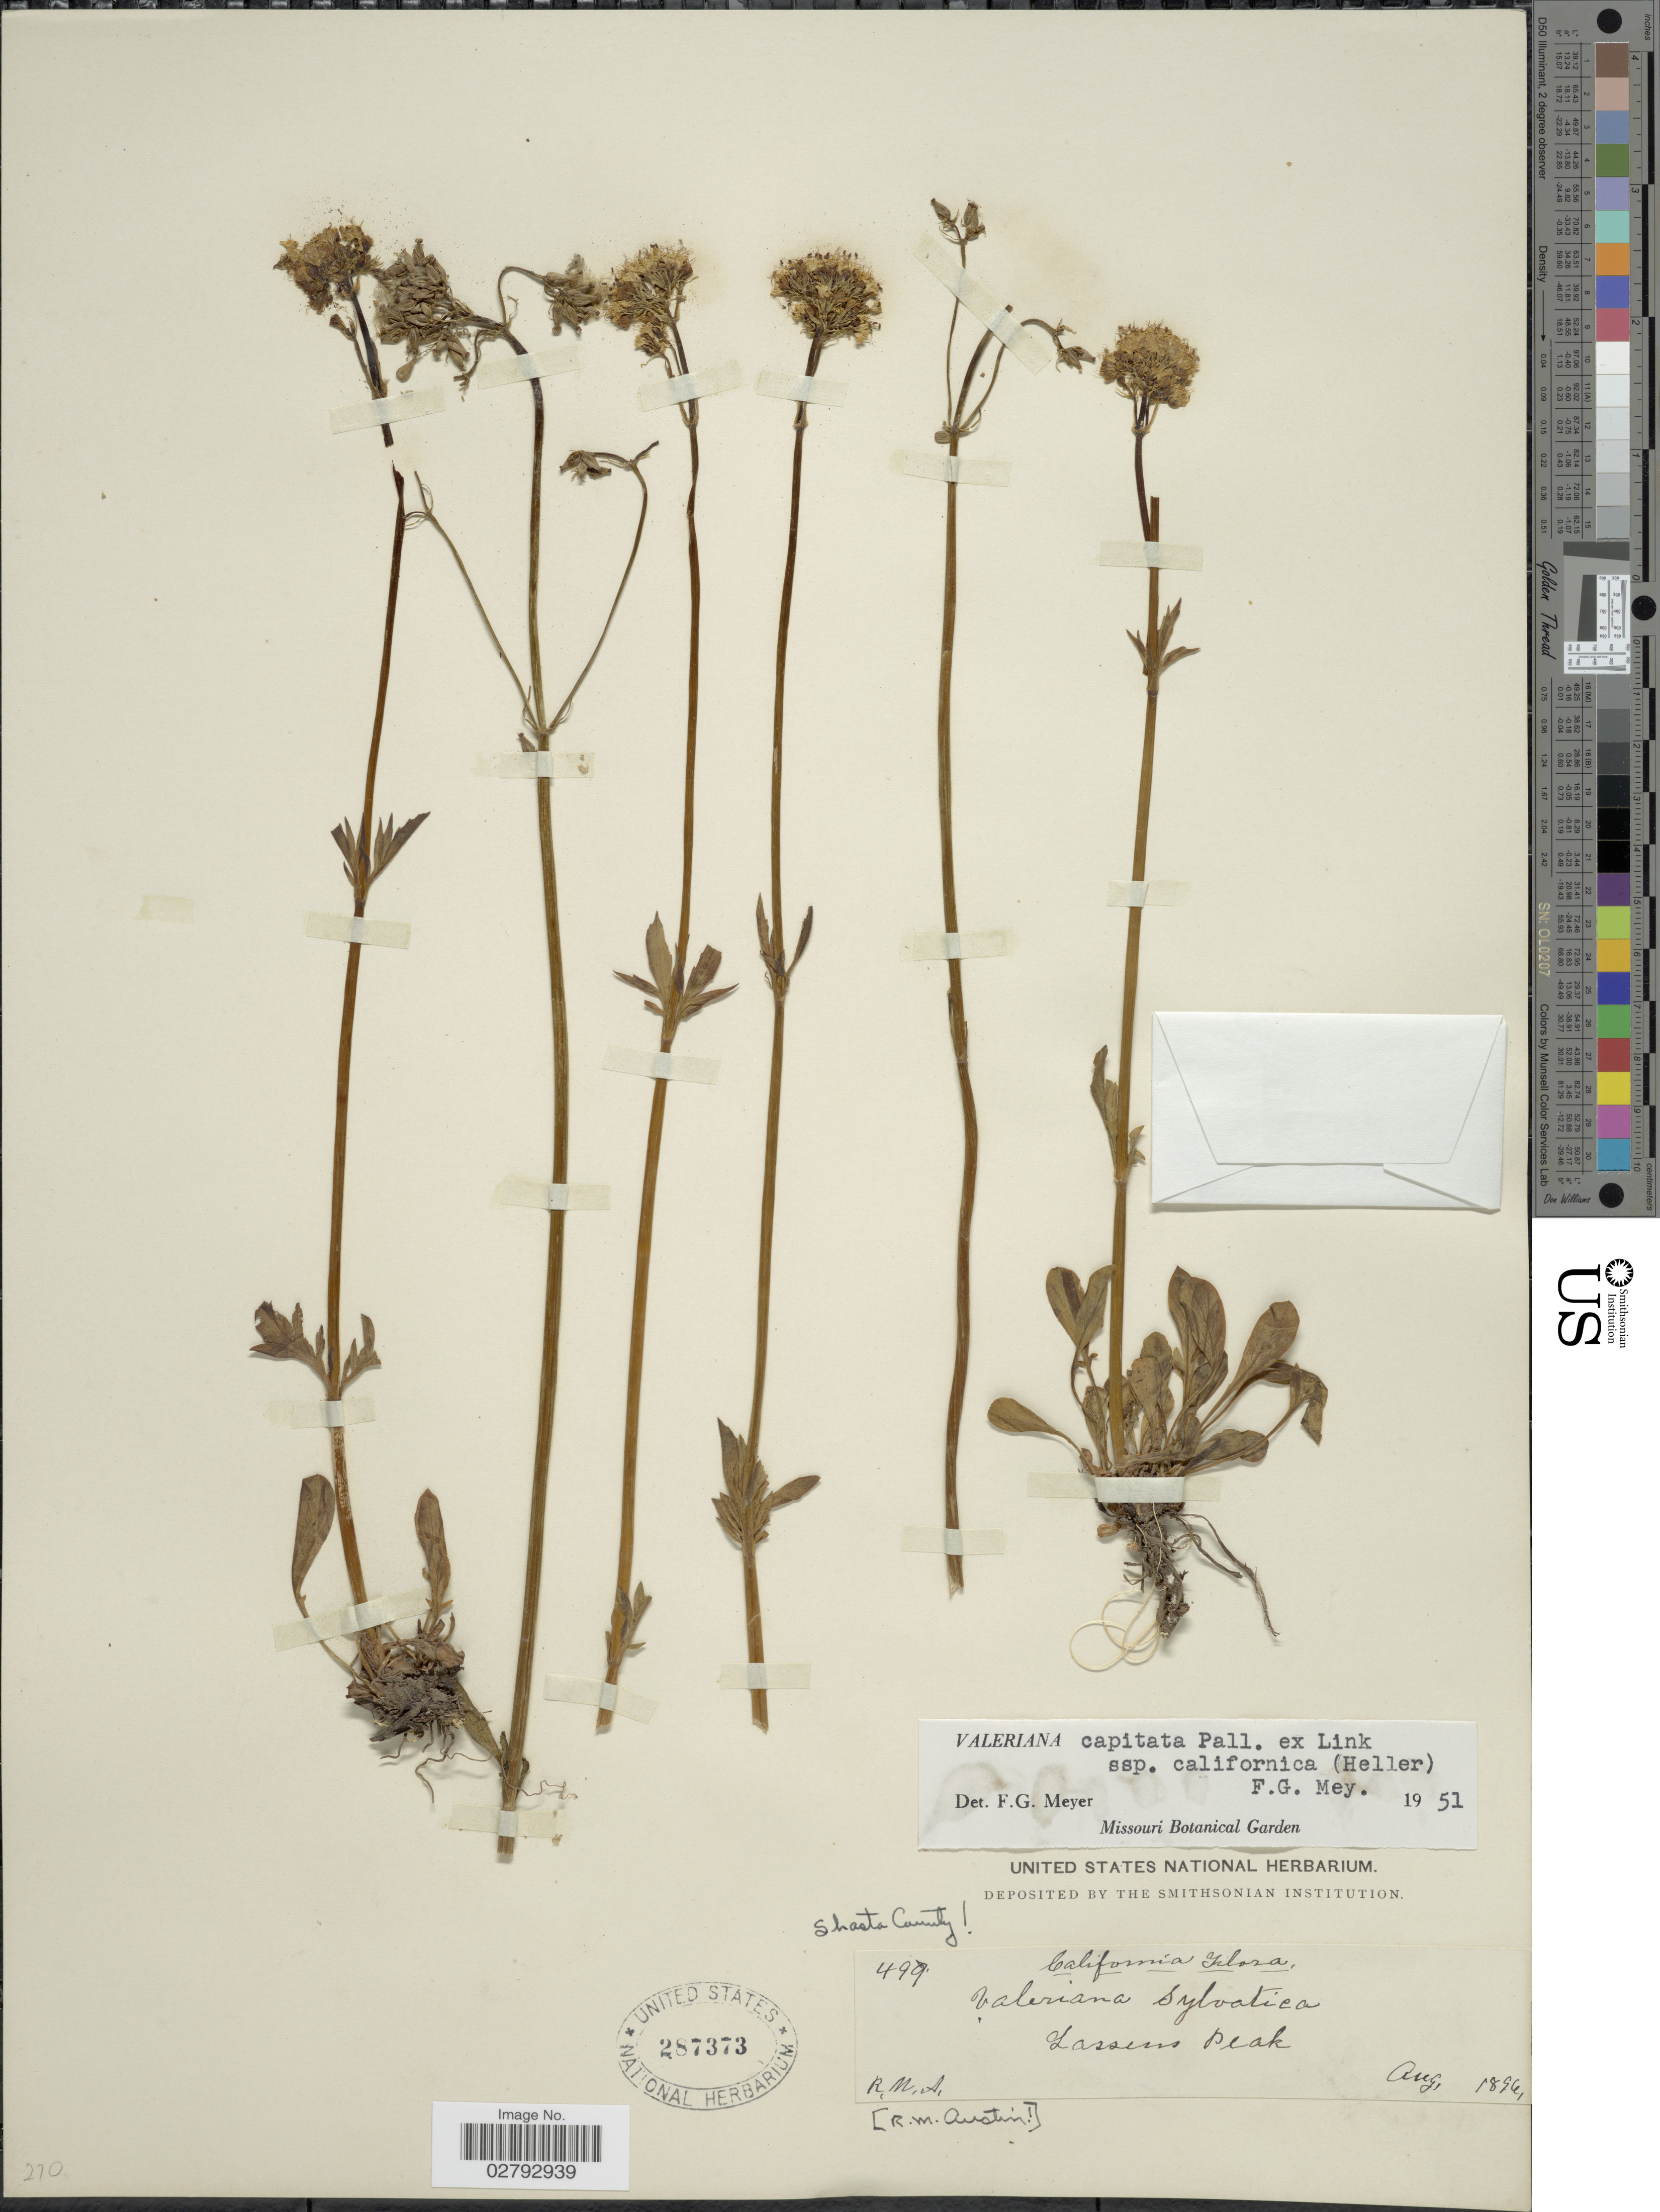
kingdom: Plantae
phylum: Tracheophyta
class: Magnoliopsida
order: Dipsacales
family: Caprifoliaceae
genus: Valeriana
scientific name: Valeriana capitata subsp. californica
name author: (A. Heller) F.G. Mey.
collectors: R. Austin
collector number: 499*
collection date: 1896-08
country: United States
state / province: California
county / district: Shasta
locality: Lassens Peak. Shasta County.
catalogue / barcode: US 287373